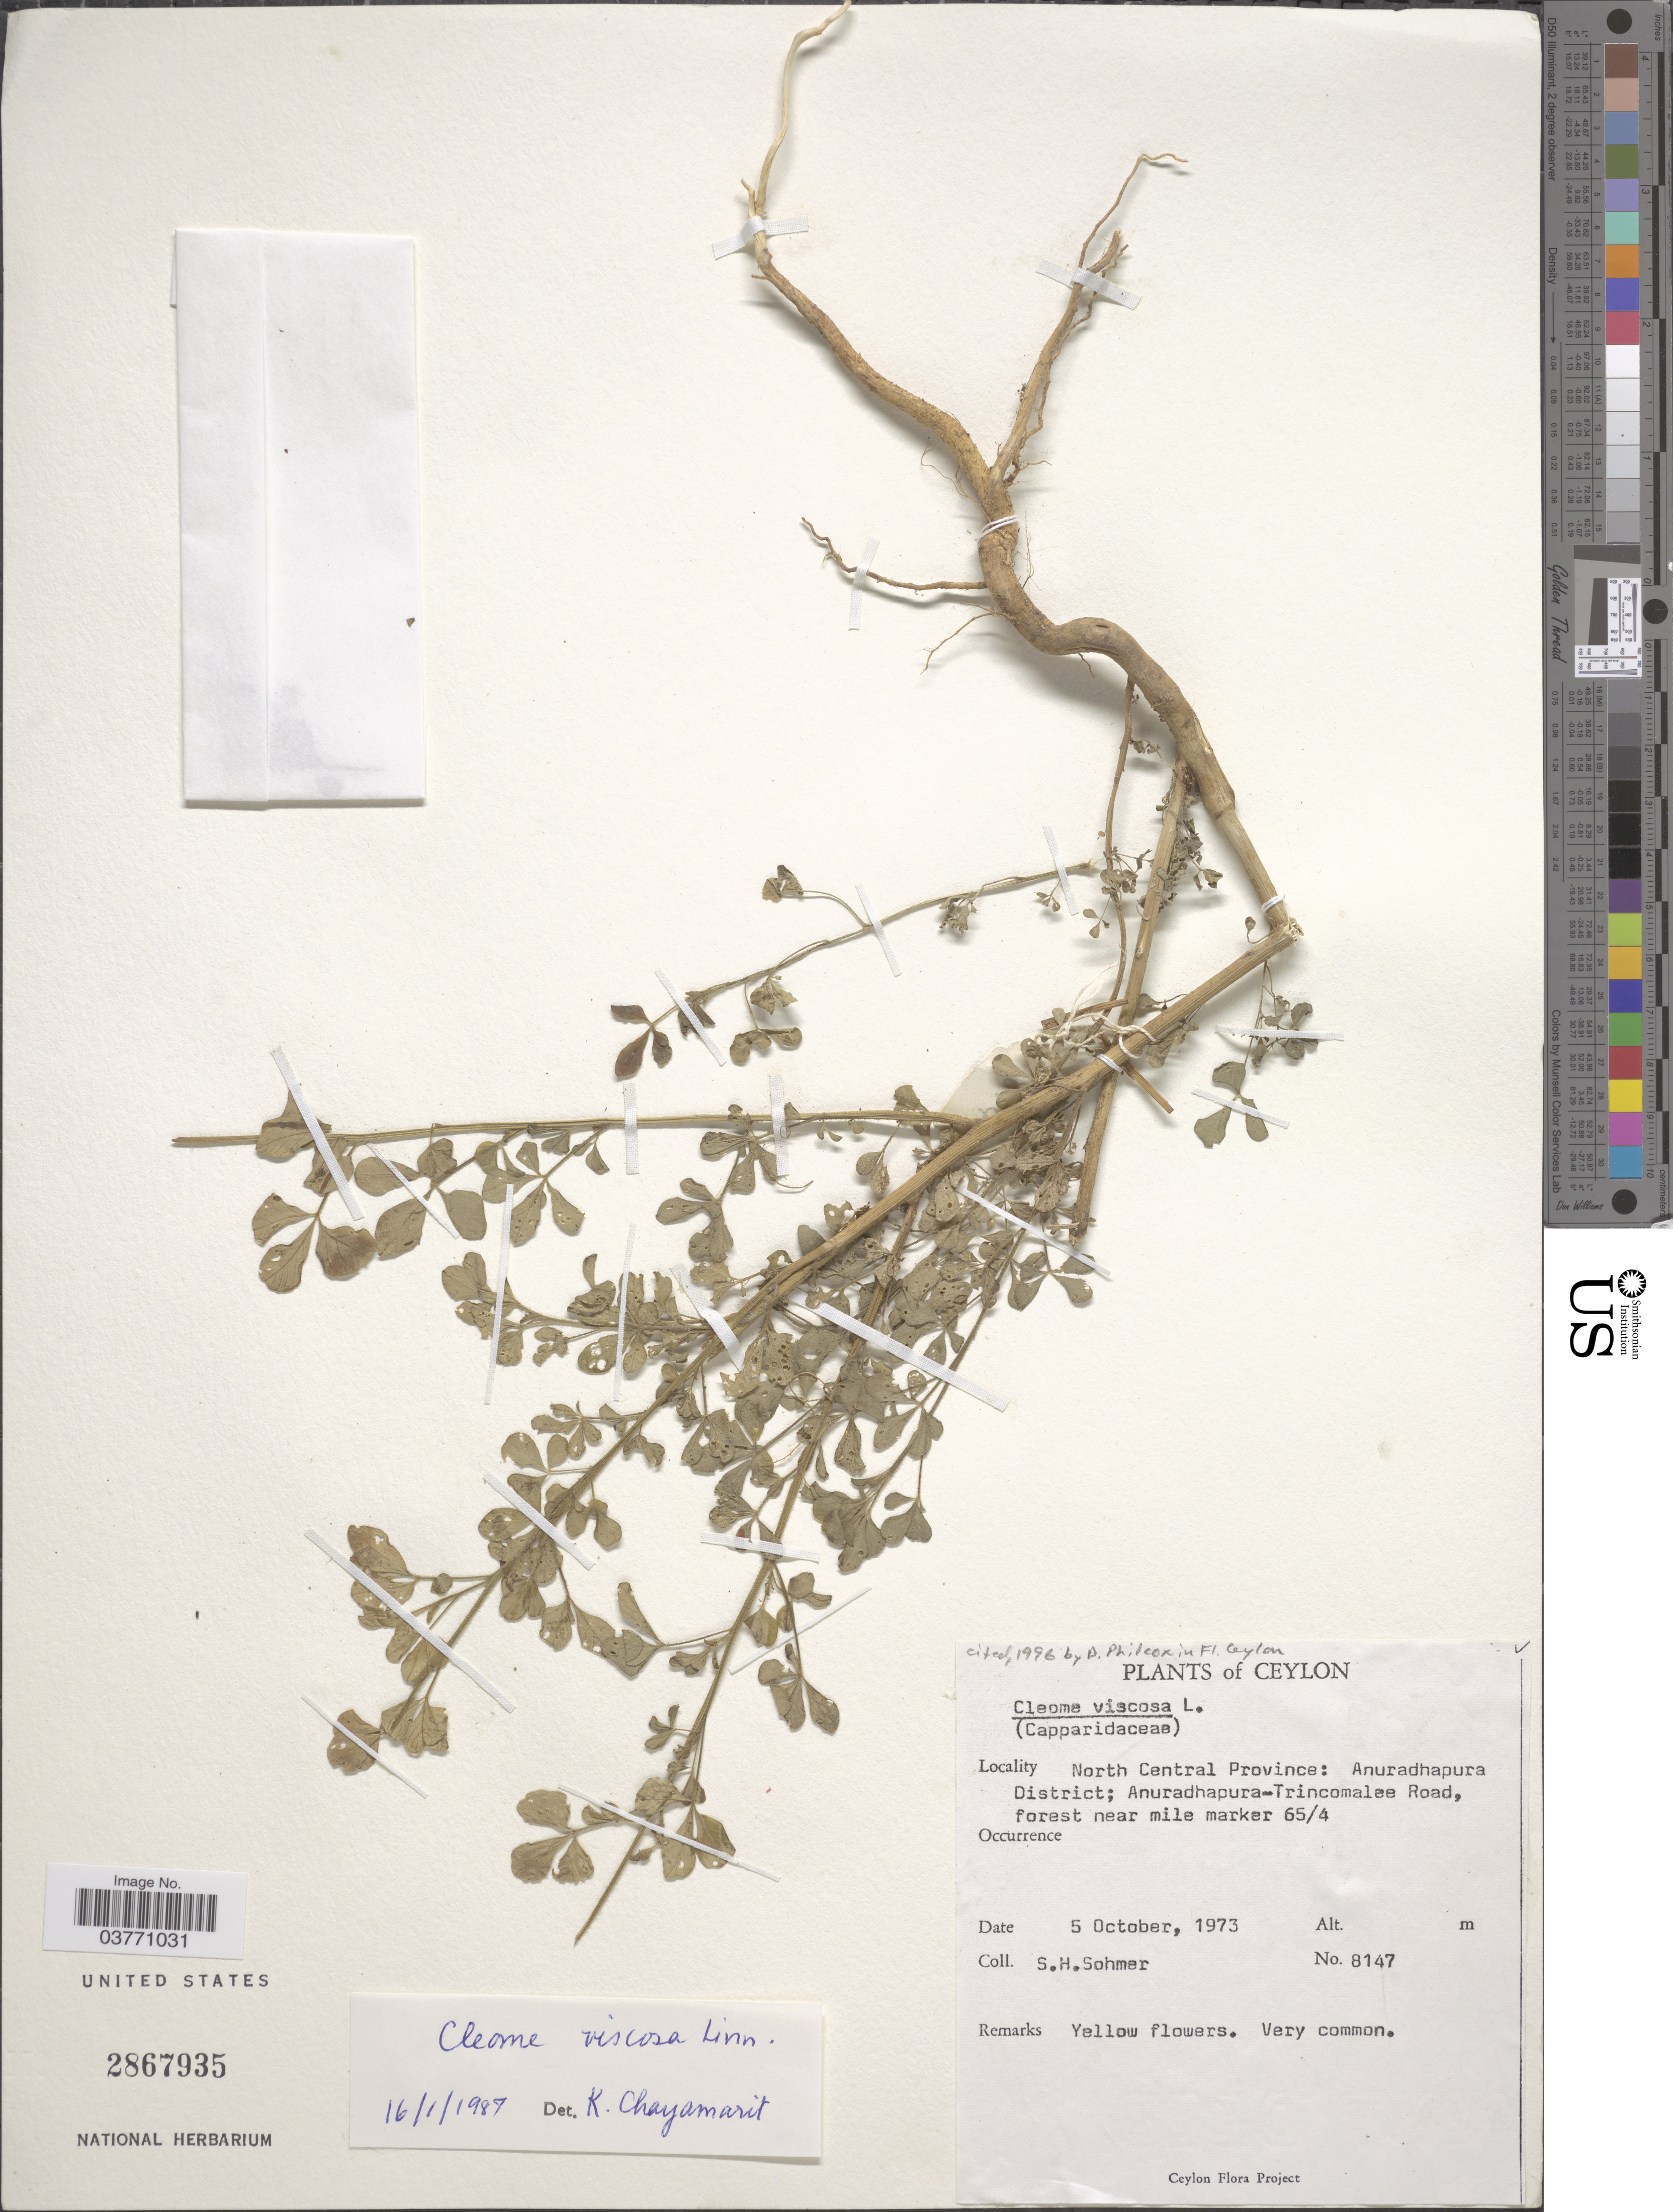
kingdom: Plantae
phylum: Tracheophyta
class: Magnoliopsida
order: Brassicales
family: Cleomaceae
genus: Arivela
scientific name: Arivela viscosa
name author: (L.) Raf.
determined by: Strong, M. T., (US), Smithsonian Institution - National Museum of Natural History (UNITED STATES)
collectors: S. H. Sohmer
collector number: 8147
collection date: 1973-10-05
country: Sri Lanka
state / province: North Central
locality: Ceylon. Anuradhapura District; Anuradhapura-Trincomalee Road, forest near mile marker 65/4.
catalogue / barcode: US 2867935